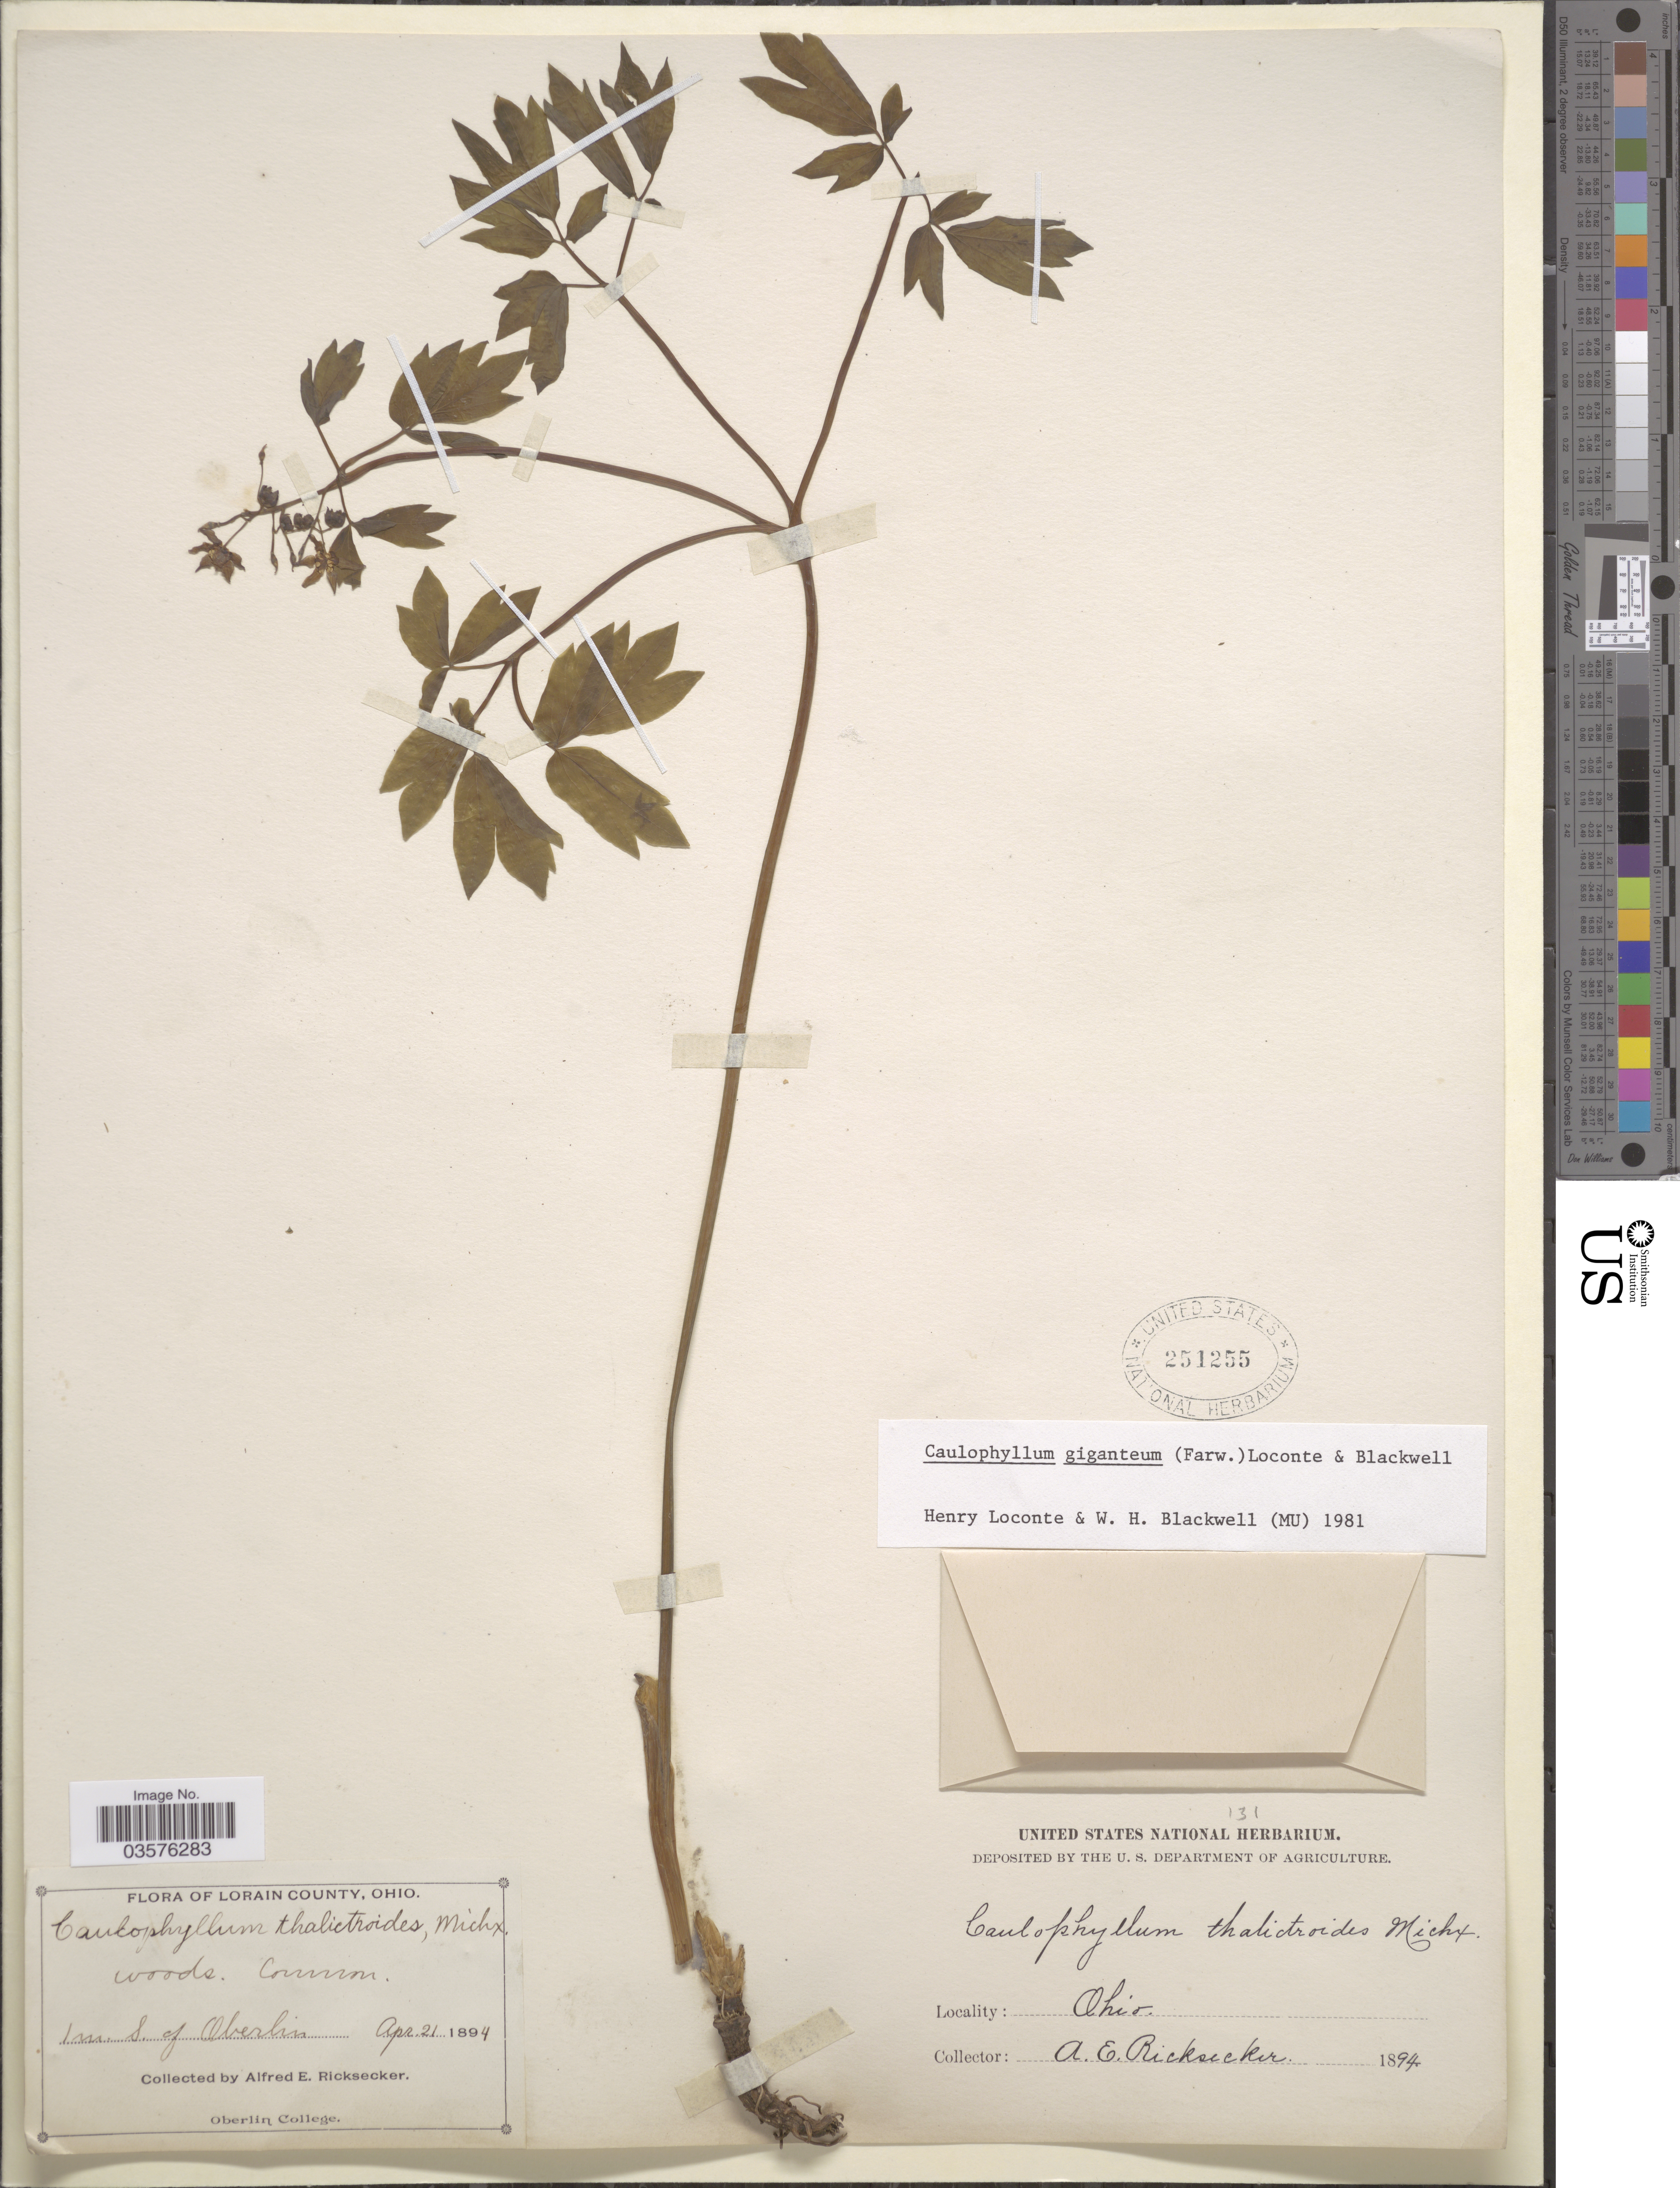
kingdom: Plantae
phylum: Tracheophyta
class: Magnoliopsida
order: Ranunculales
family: Berberidaceae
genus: Caulophyllum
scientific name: Caulophyllum giganteum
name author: (Farw.) Loconte & W.H. Blackw.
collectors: A. E. Ricksecker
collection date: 1894-04-21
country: United States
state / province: Ohio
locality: Lorain County. 1 m. s. of Oberlin.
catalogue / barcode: US 251255